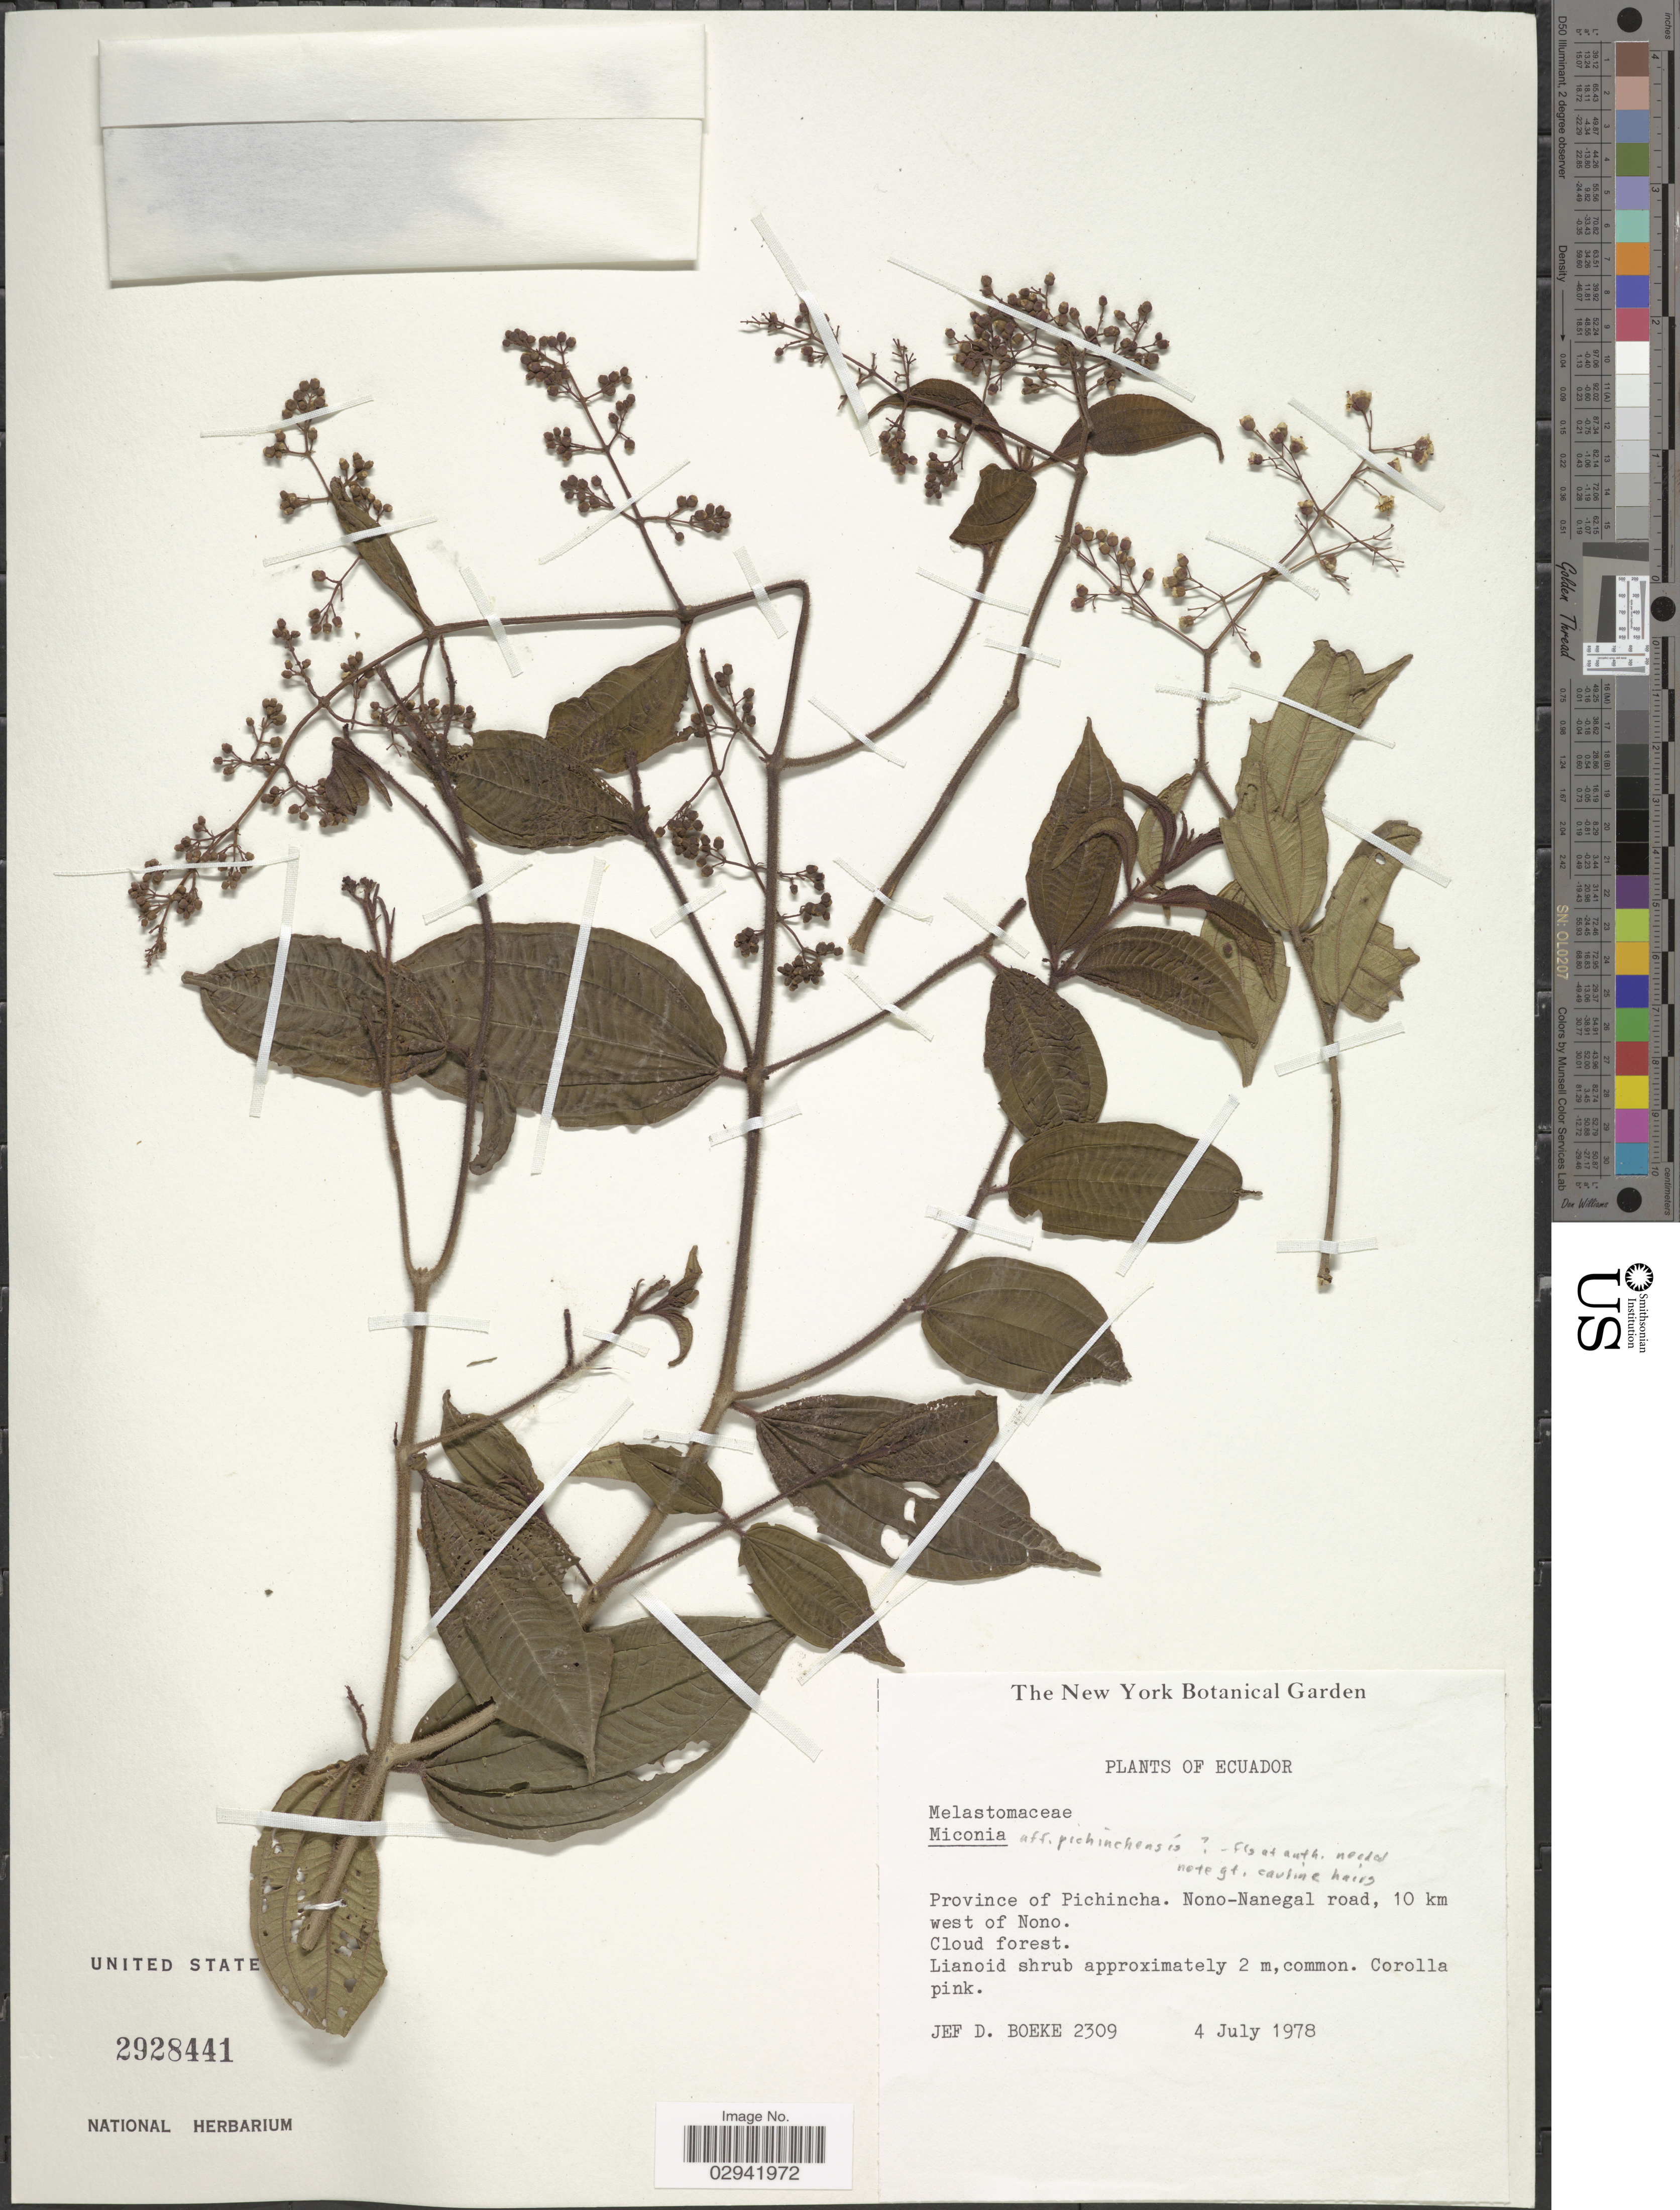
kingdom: Plantae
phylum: Tracheophyta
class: Magnoliopsida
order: Myrtales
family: Melastomataceae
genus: Miconia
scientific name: Miconia pichinchensis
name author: Benth.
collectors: J. Boeke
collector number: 2309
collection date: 1978-07-04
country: Ecuador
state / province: Pichincha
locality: Nono-Nanegal road, 10 km west of Nono.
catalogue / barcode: US 2928441